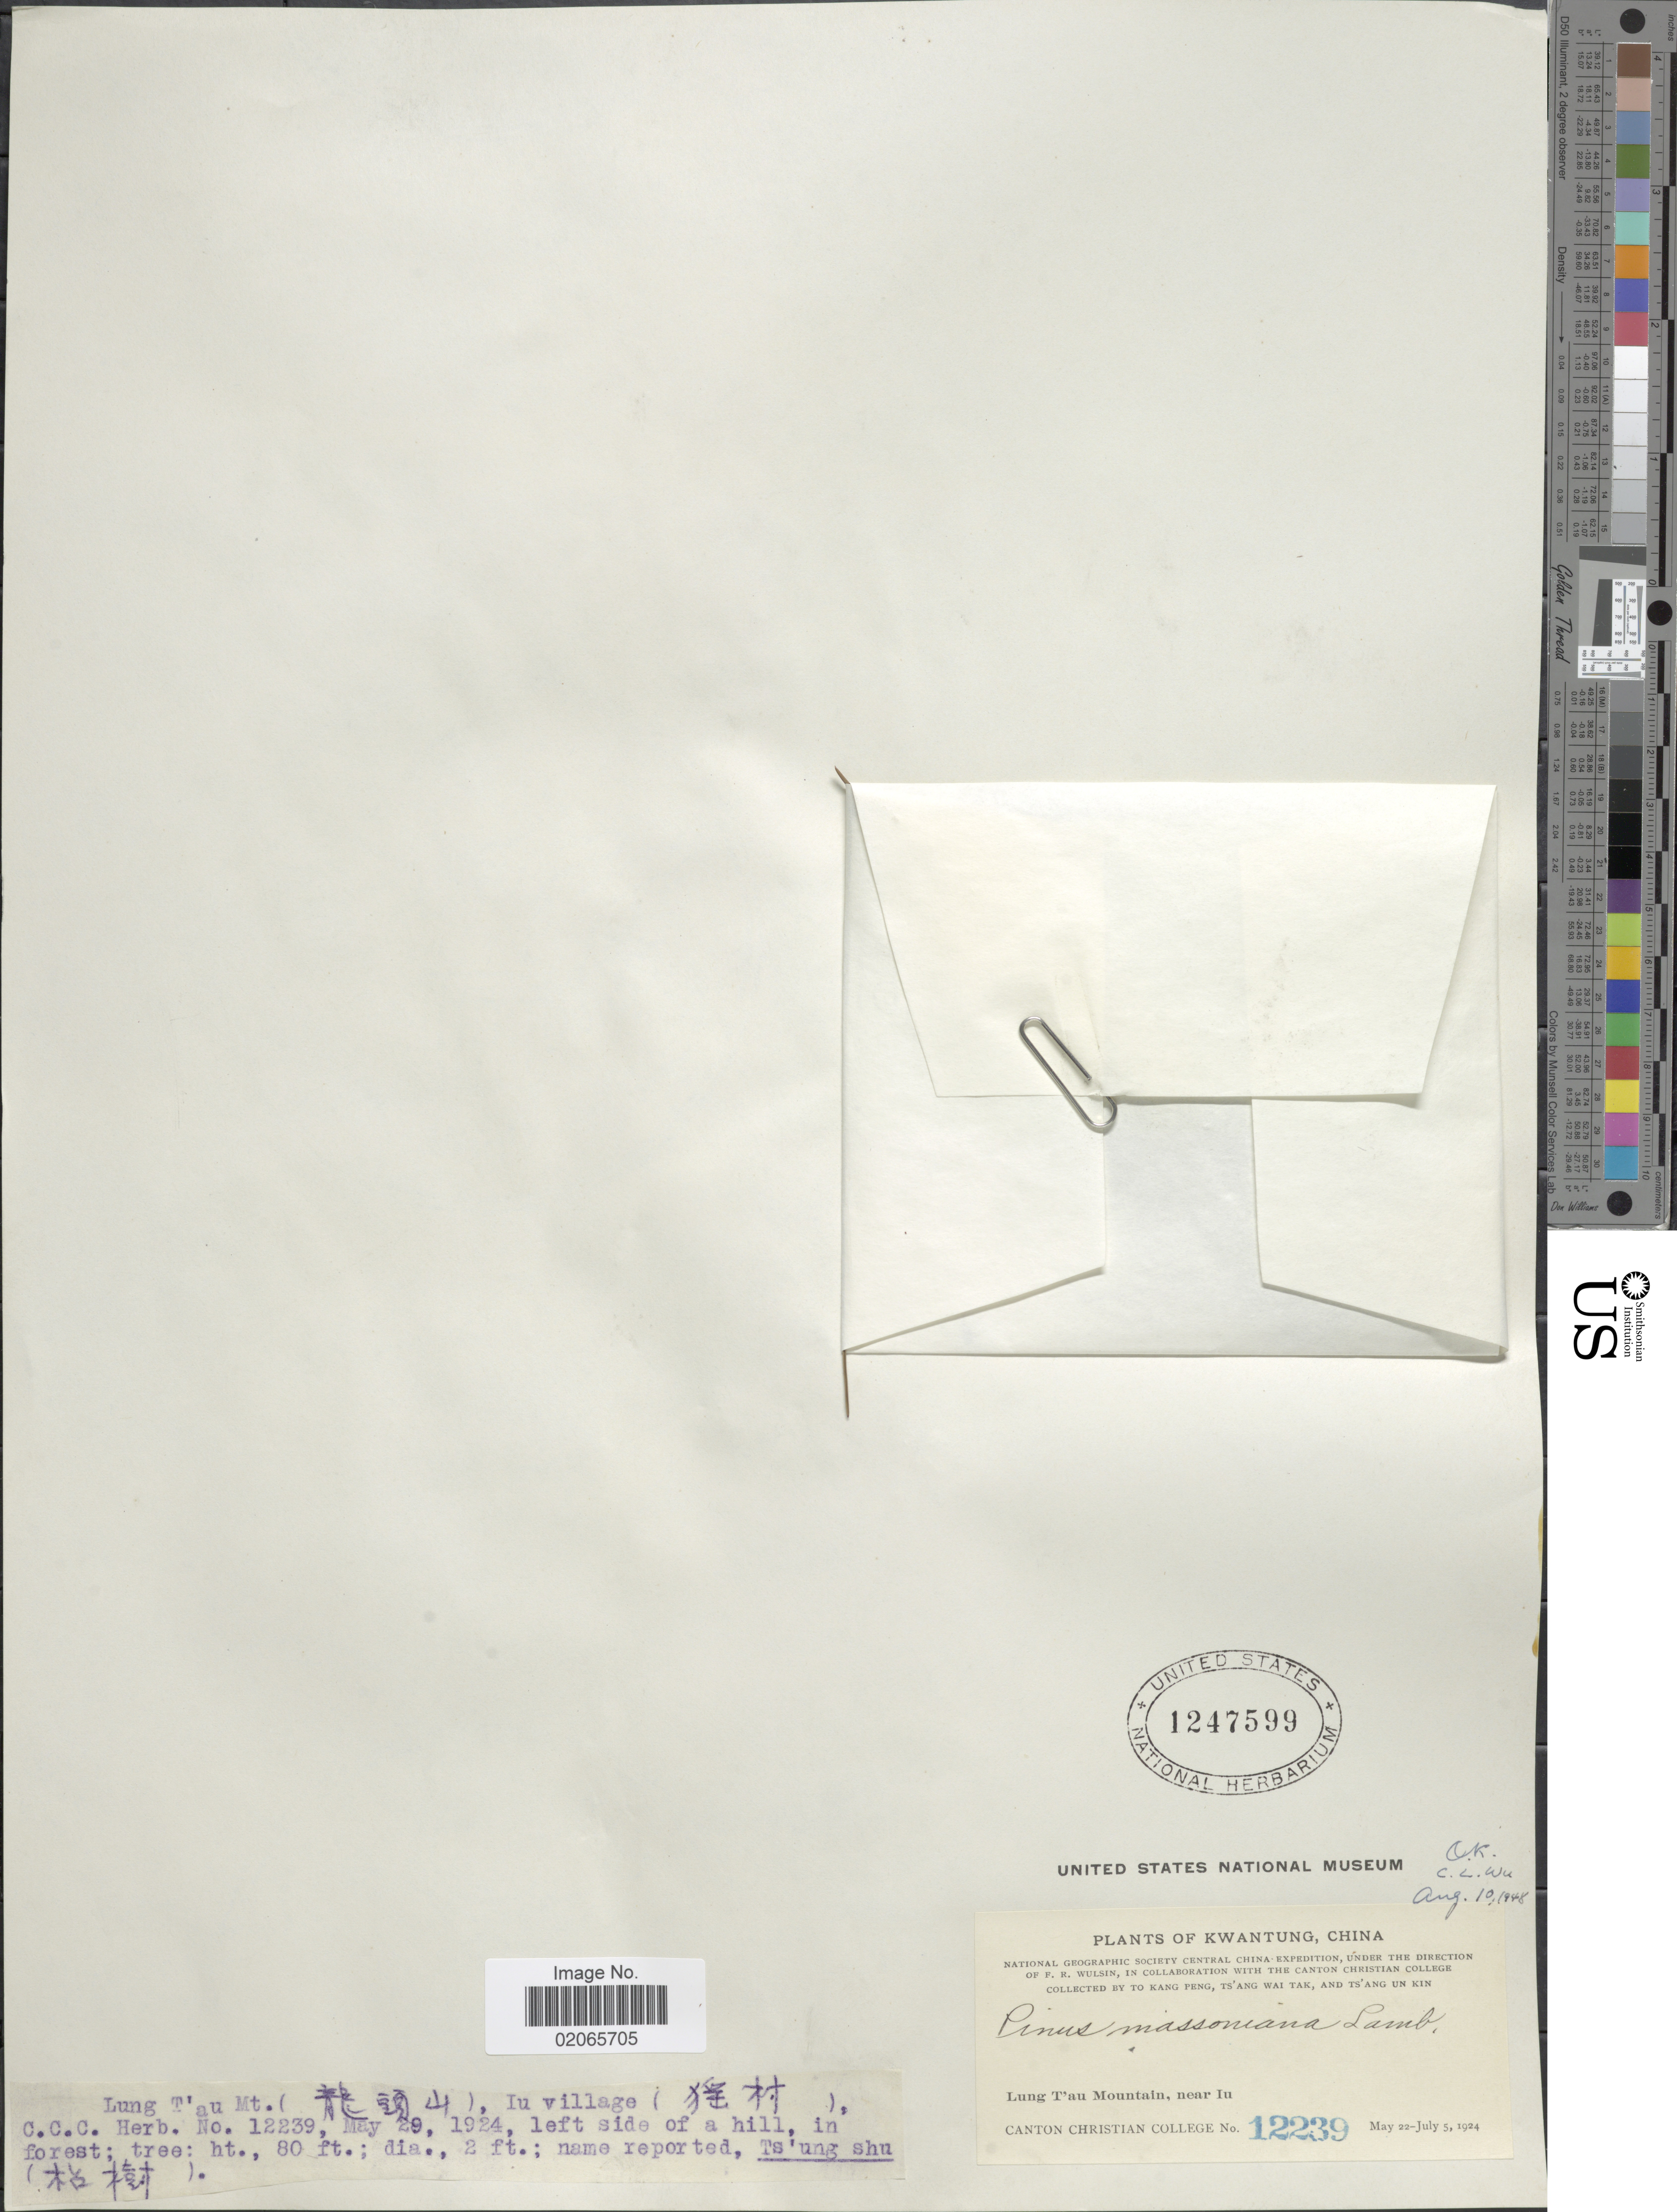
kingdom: Plantae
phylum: Tracheophyta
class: Pinopsida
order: Pinales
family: Pinaceae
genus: Pinus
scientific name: Pinus massoniana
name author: D. Don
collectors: Canton Christian College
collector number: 12239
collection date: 1924-05-22/1924-07-05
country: China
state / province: Guangdong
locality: Kwangtung, China, Lung T' au Mountain, near Iu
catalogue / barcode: US 1247599